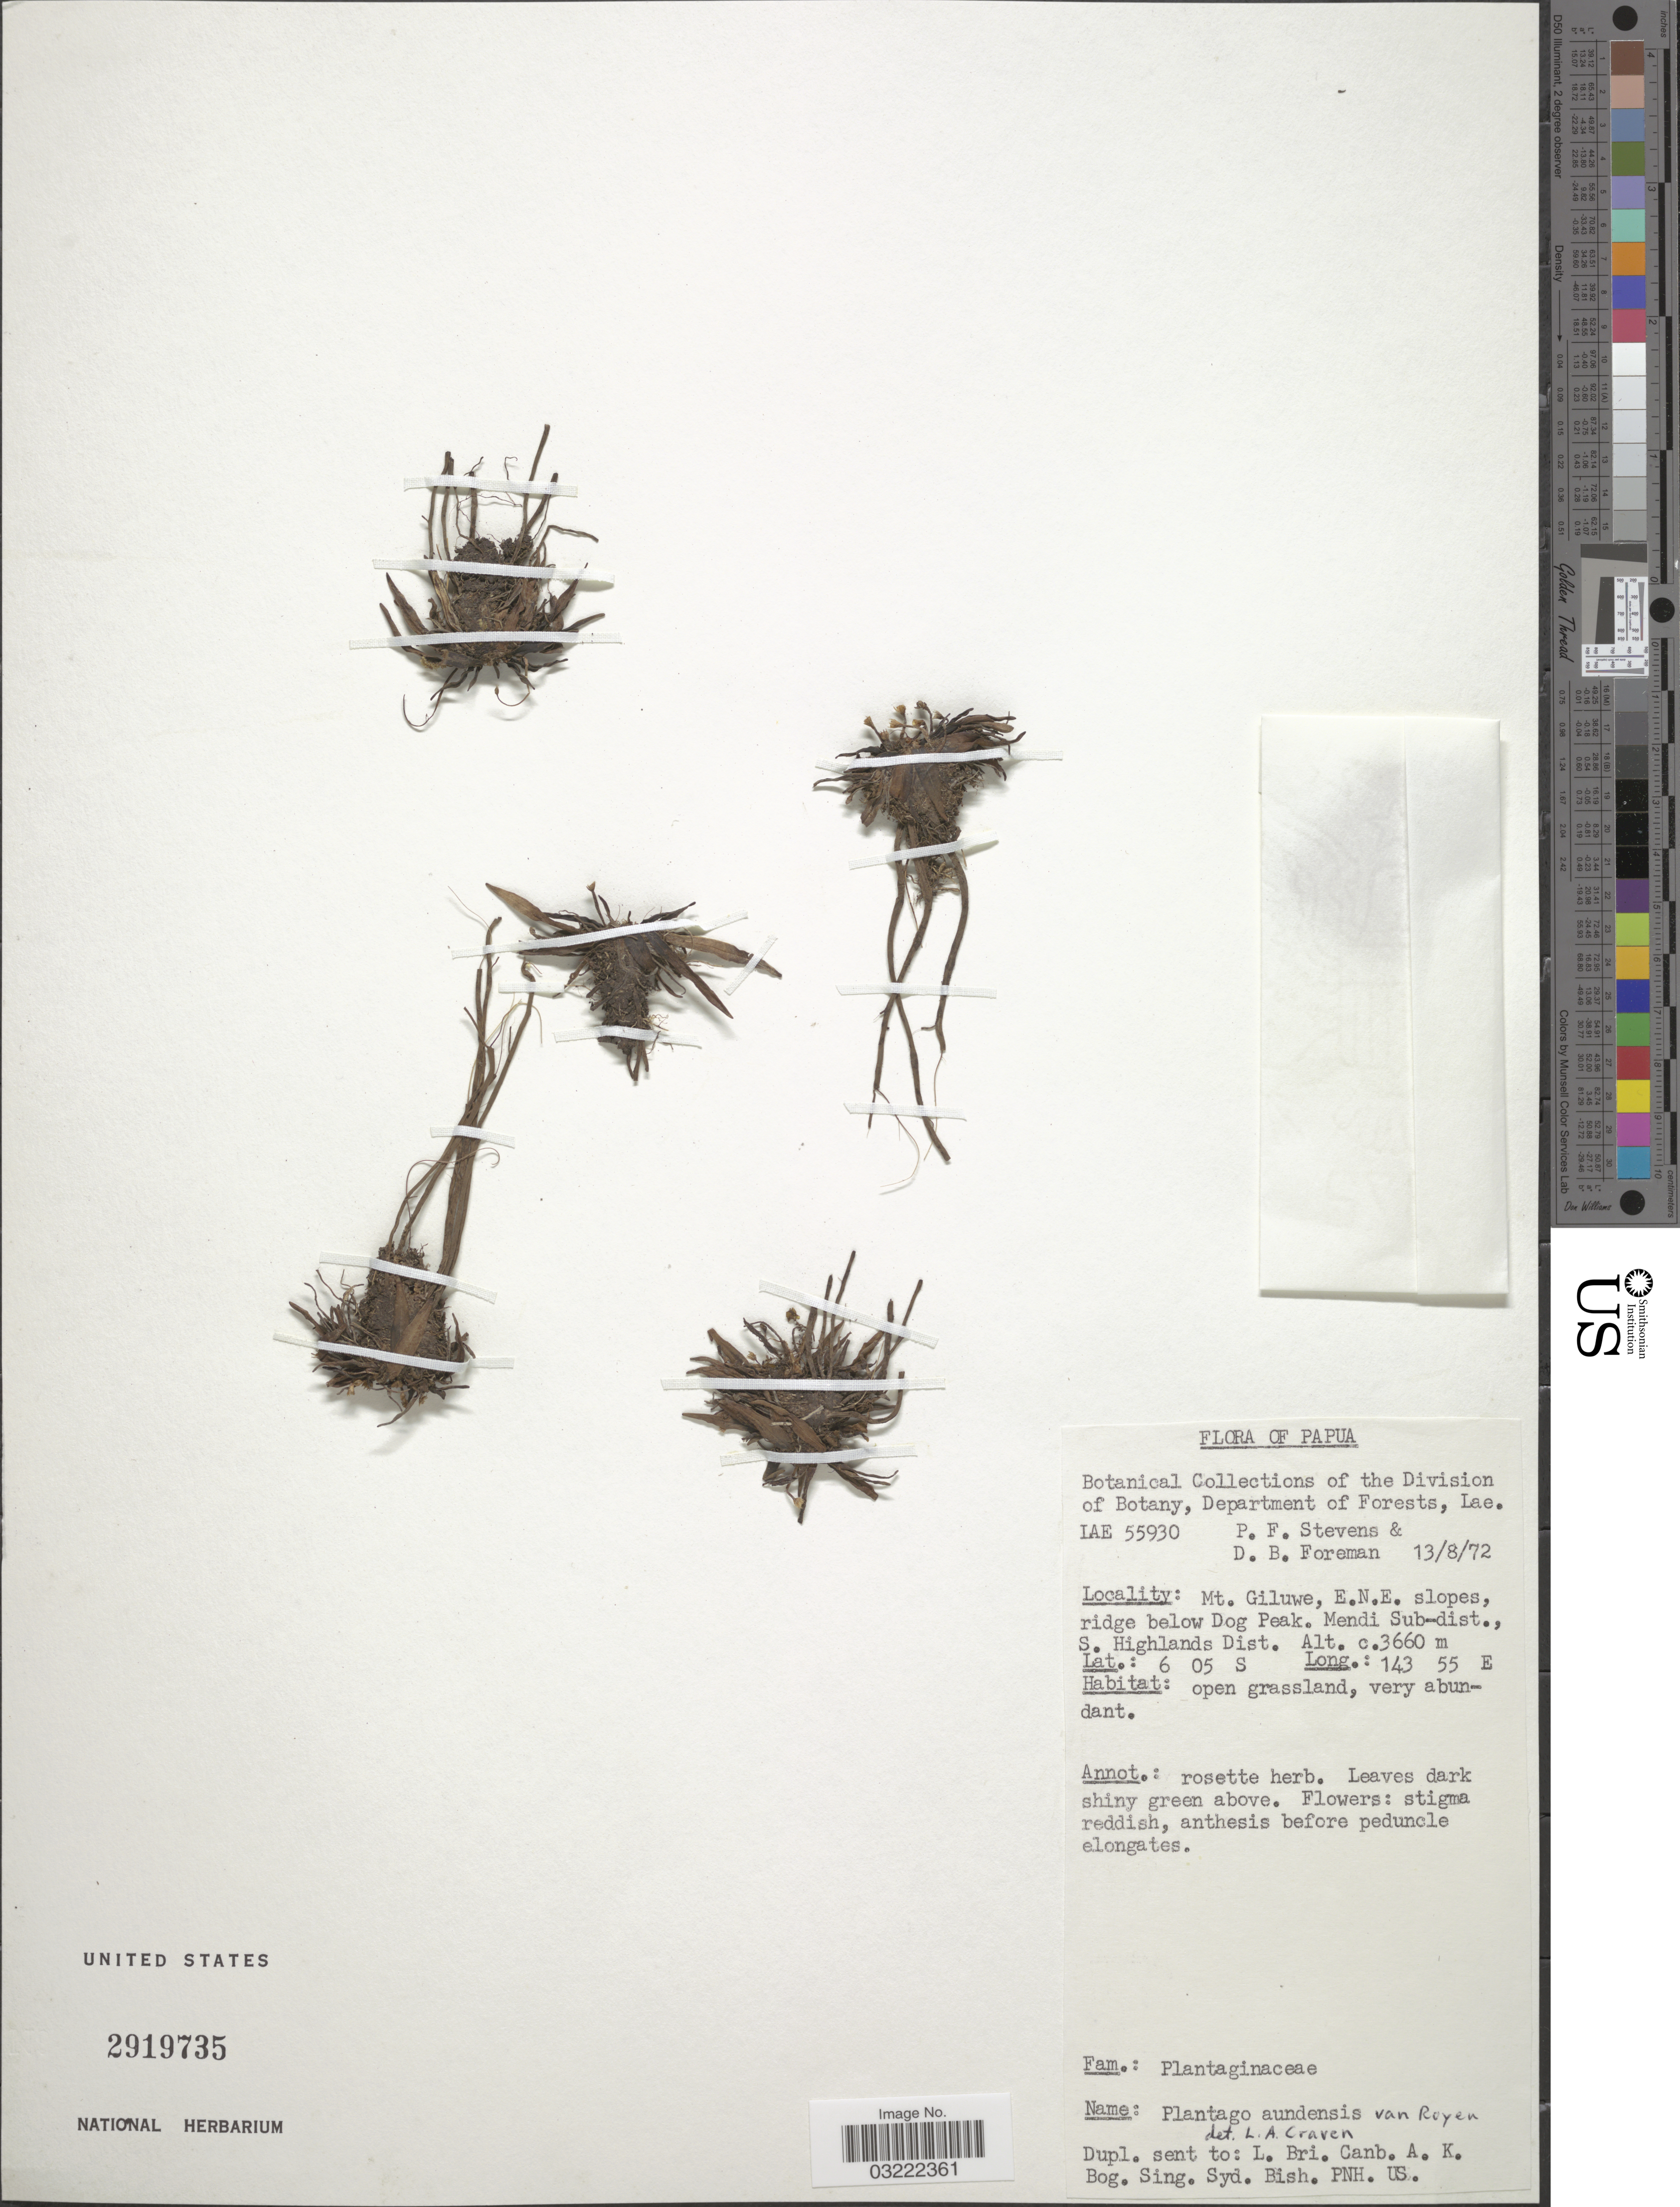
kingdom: Plantae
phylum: Tracheophyta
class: Magnoliopsida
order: Lamiales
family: Plantaginaceae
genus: Plantago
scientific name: Plantago aundensis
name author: P. Royen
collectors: P. F. Stevens & D. Foreman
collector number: LAE55930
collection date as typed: Transcribed d/m/y: 13/8/72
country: Papua New Guinea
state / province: Southern Highlands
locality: Papua, Mt. Giluwe, E.N.E. slopes, ridge below Dog Peak. Mendi Sub-dist., S. Highlands Dist.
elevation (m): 3660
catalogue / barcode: US 2919735